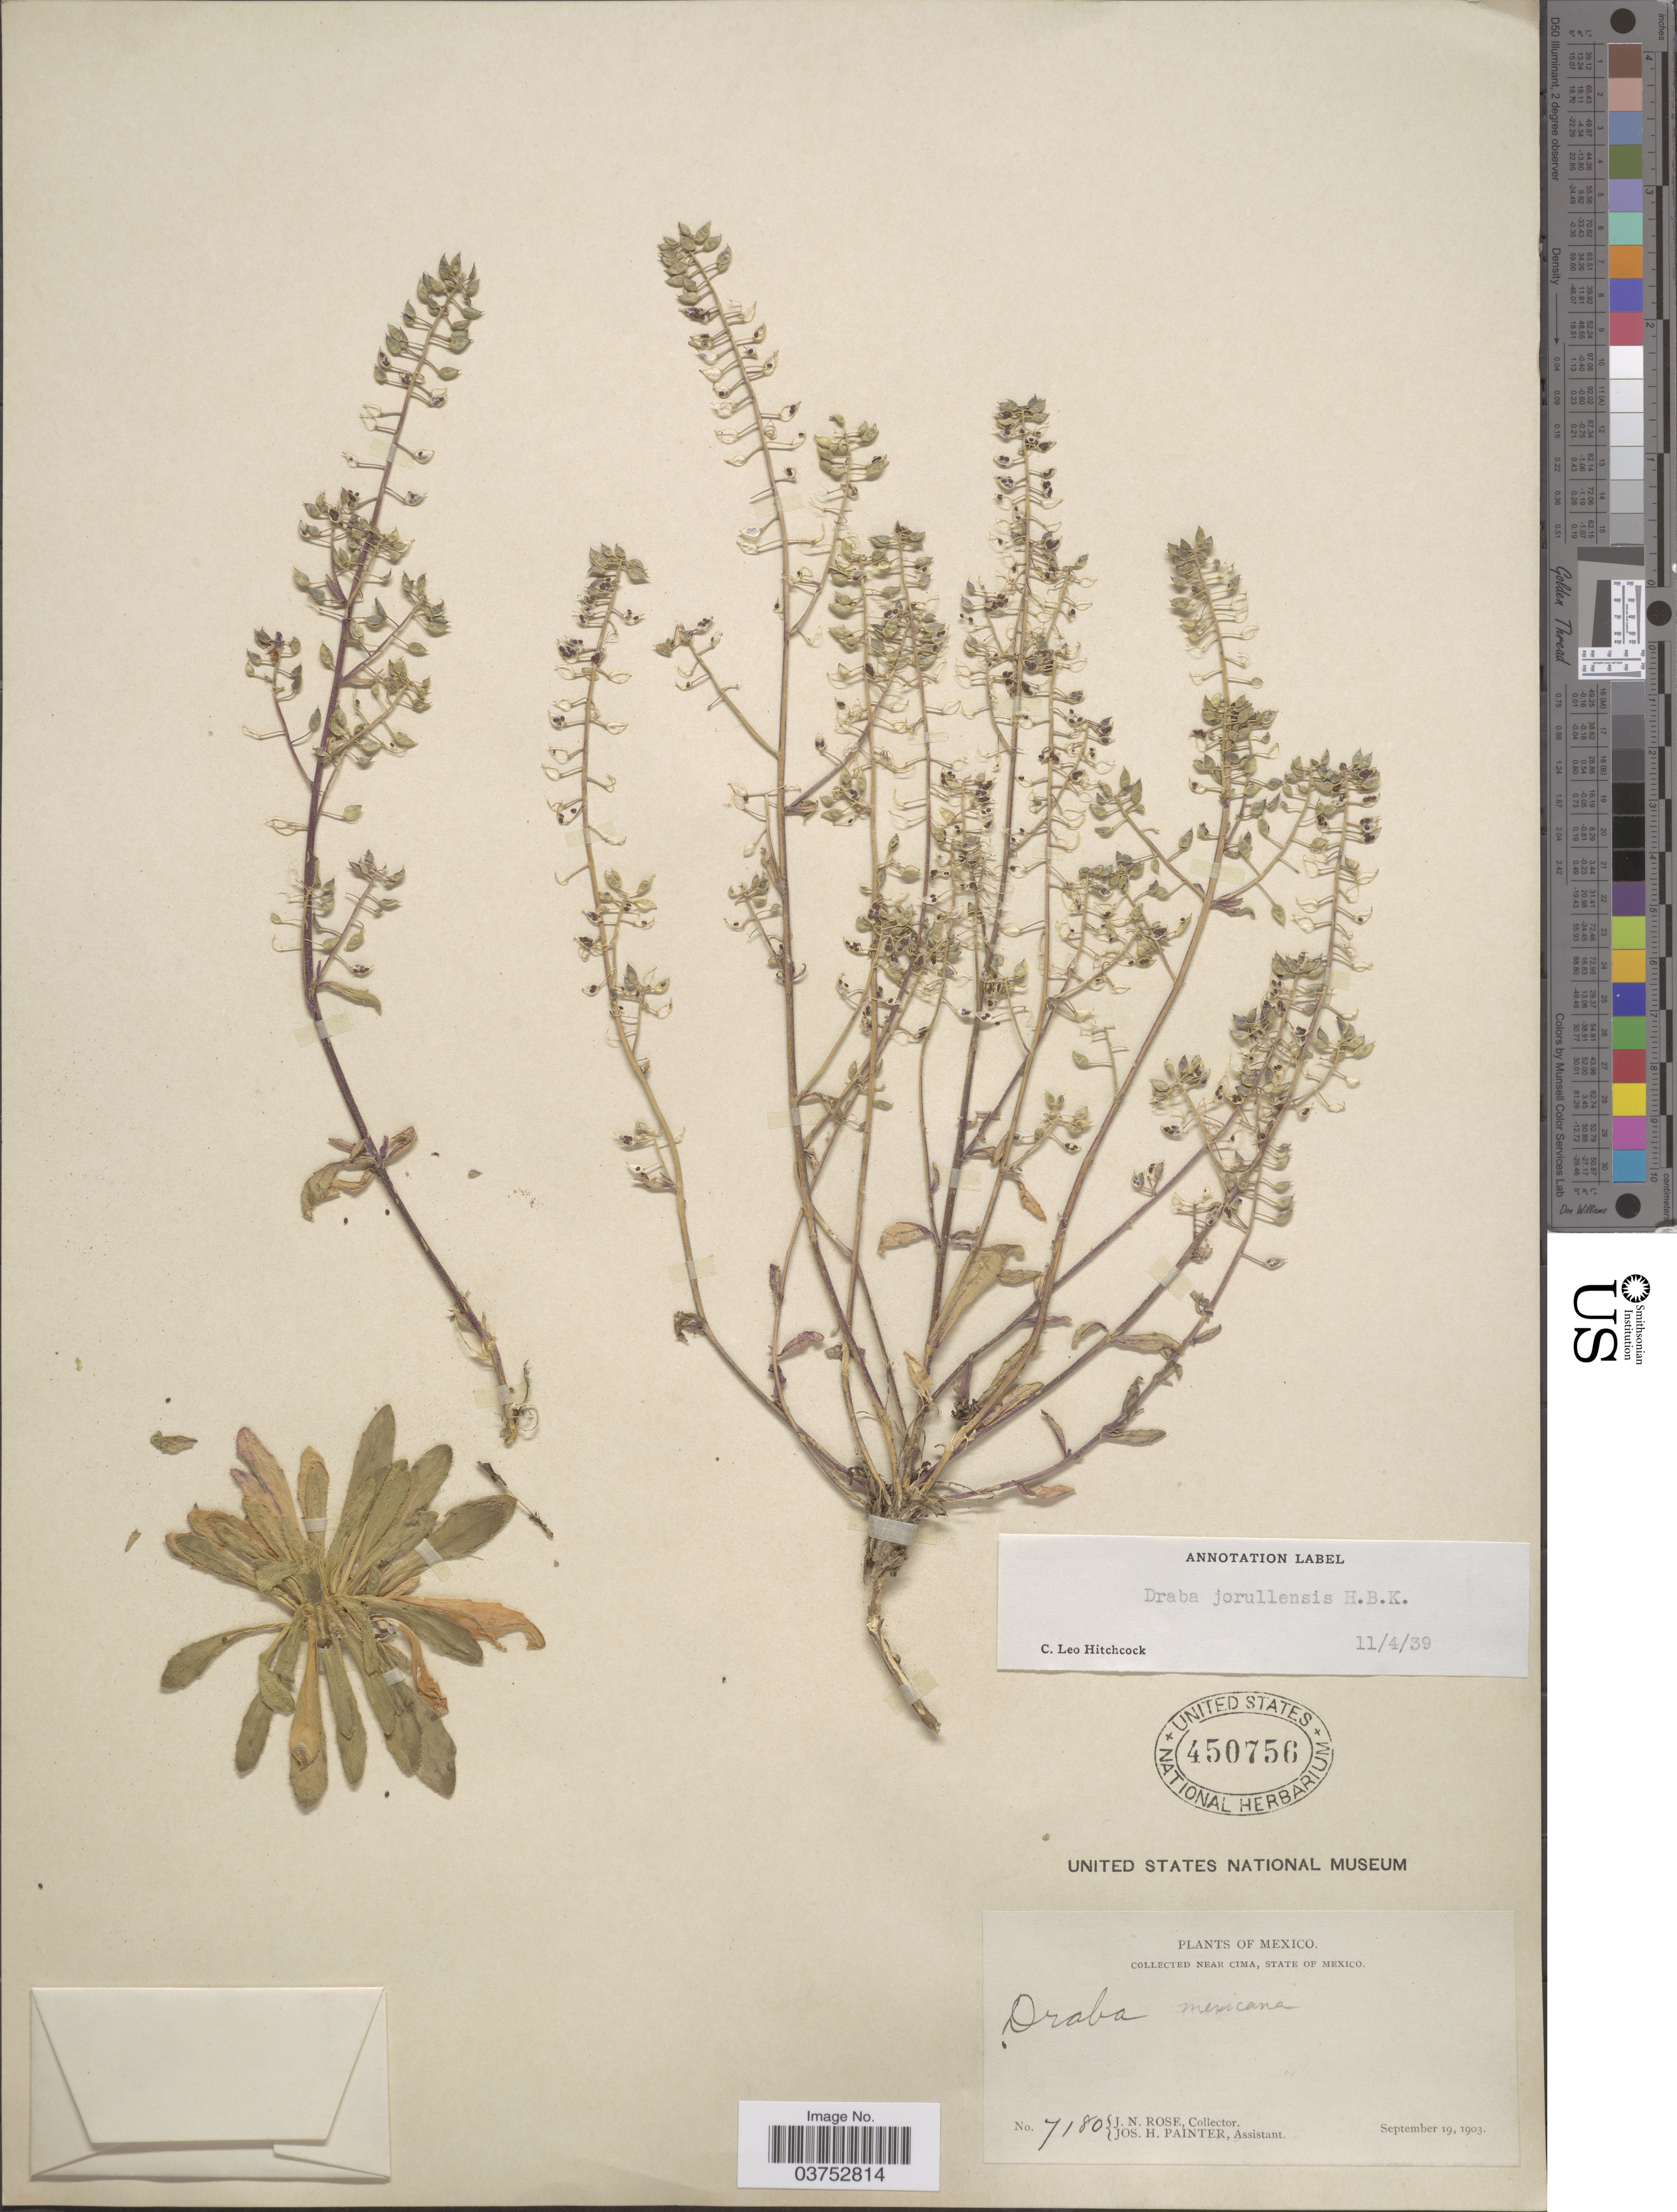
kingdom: Plantae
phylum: Tracheophyta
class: Magnoliopsida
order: Brassicales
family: Brassicaceae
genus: Draba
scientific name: Draba jorullensis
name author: Kunth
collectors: J. N. Rose & J. H. Painter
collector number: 7180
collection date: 1903-09-19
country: Mexico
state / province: México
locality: Near Cima.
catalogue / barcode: US 450756